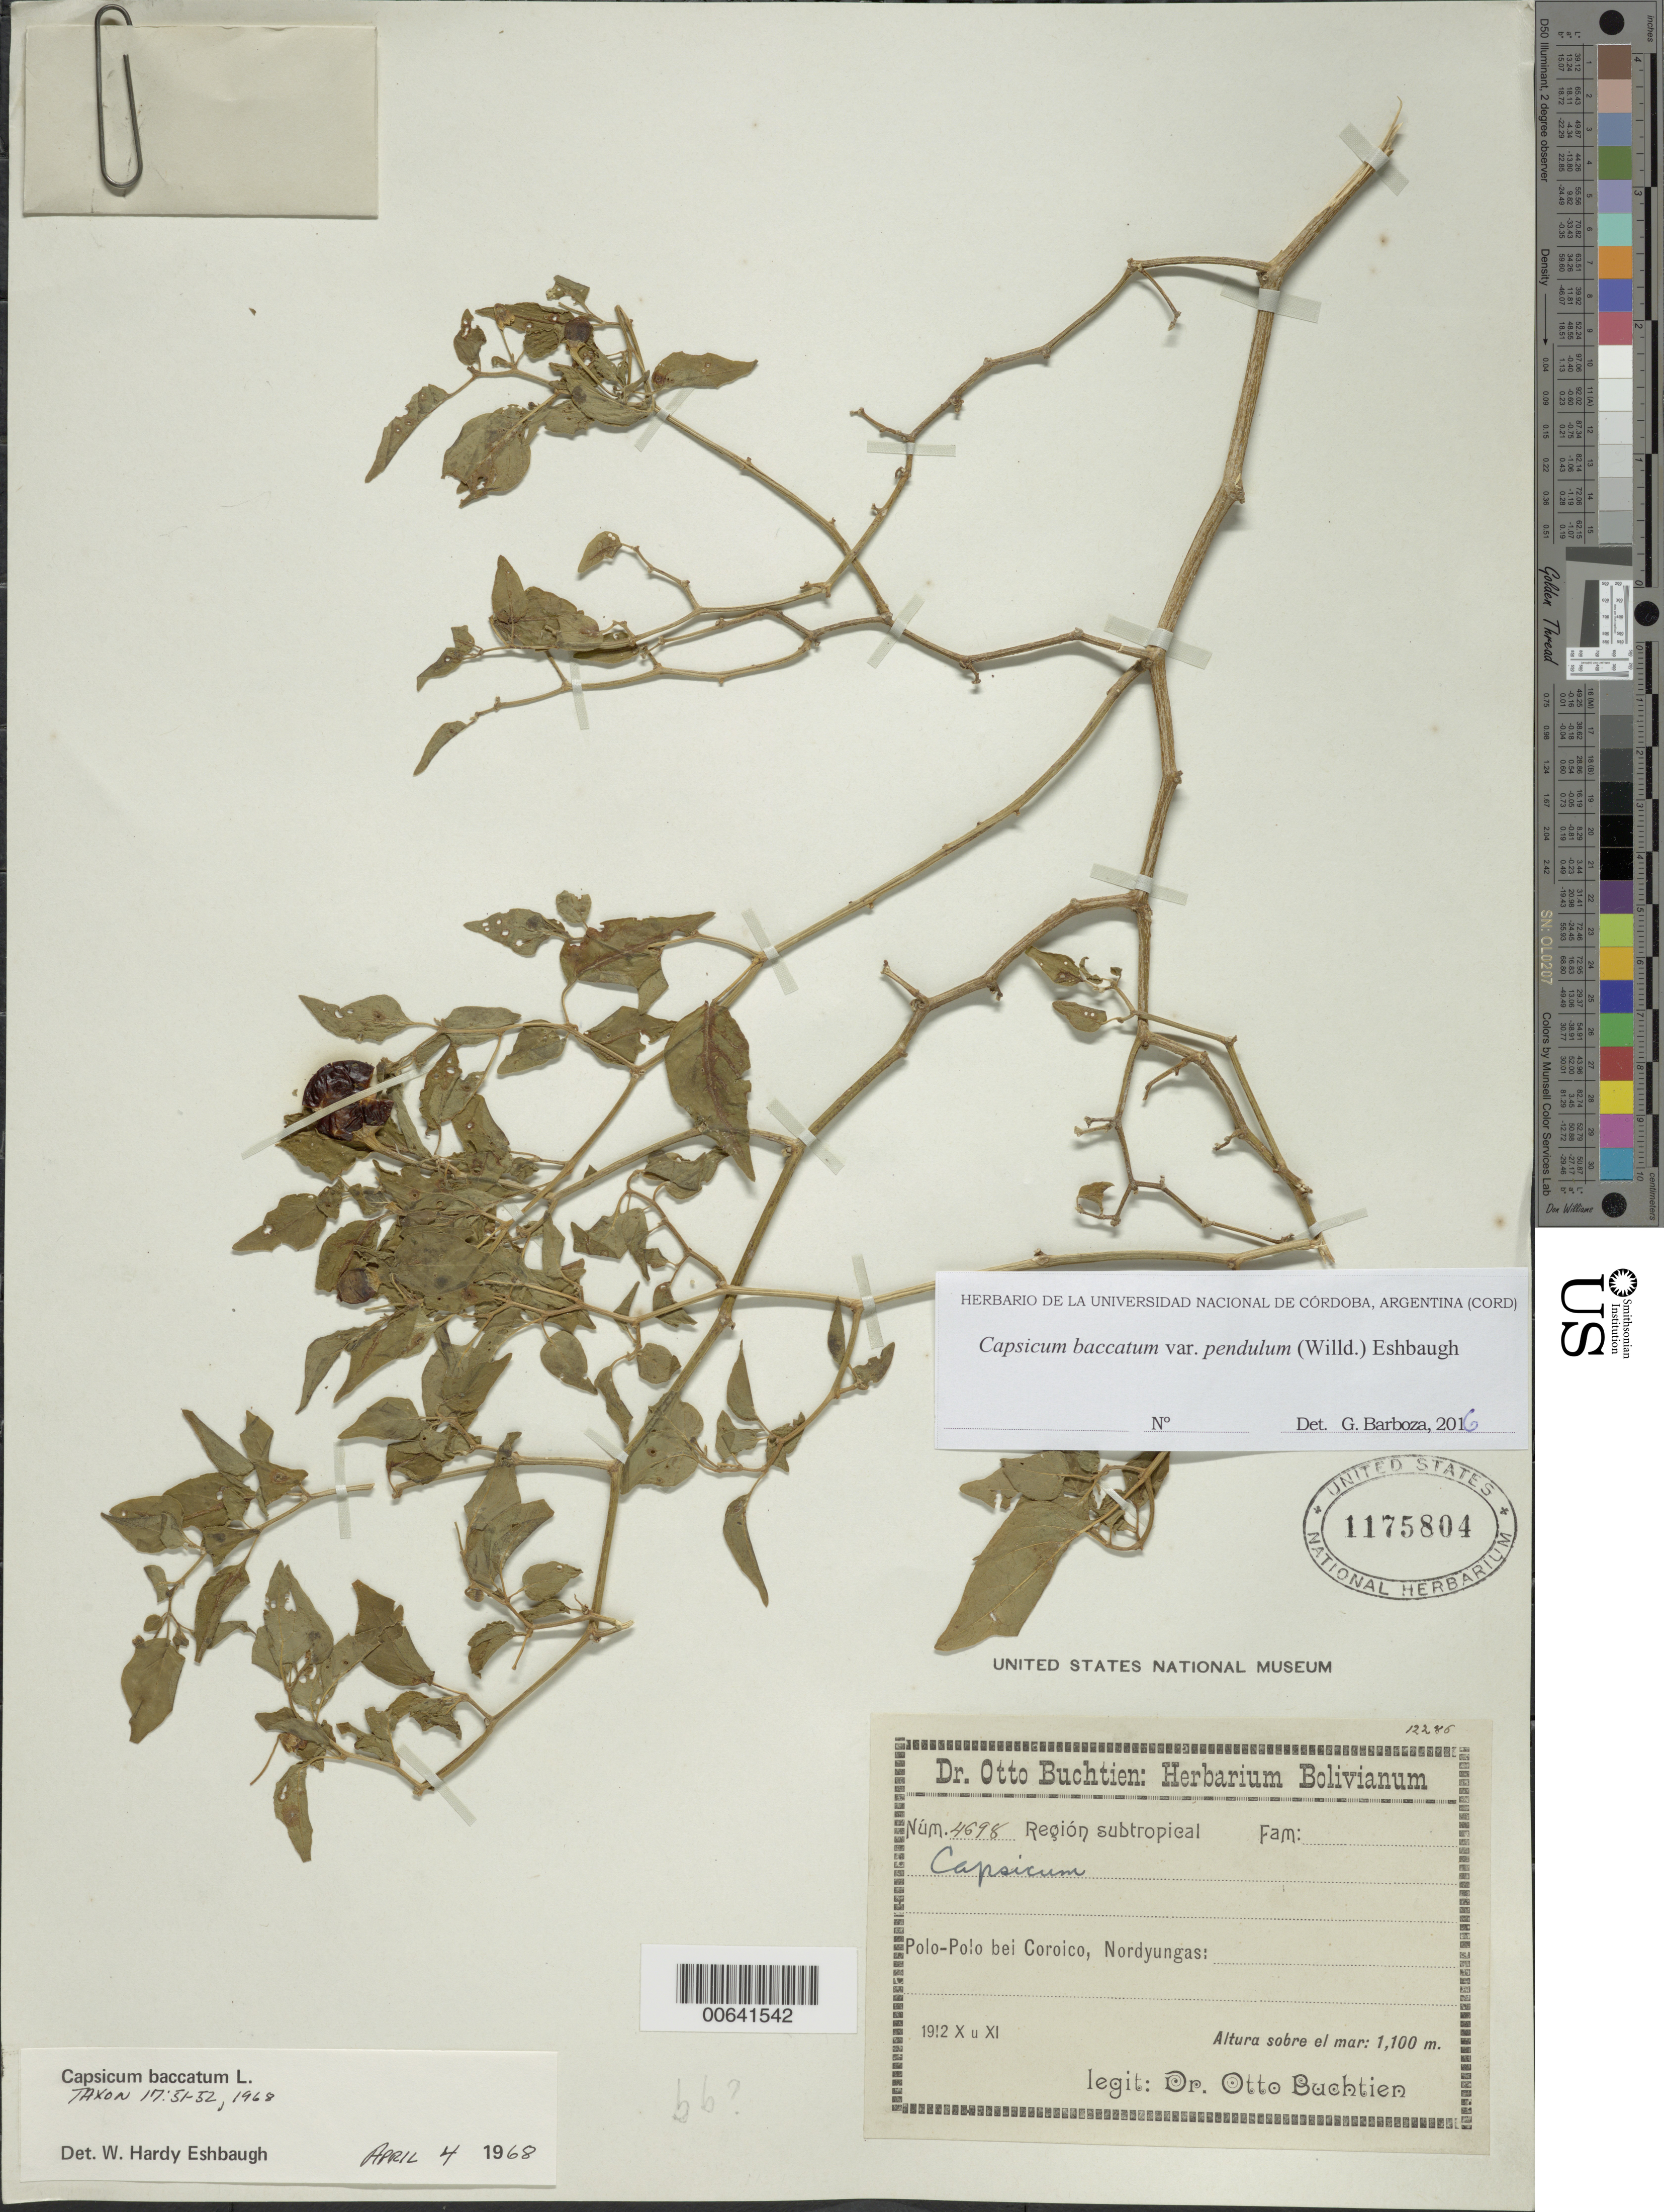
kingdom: Plantae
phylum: Tracheophyta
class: Magnoliopsida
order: Solanales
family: Solanaceae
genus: Capsicum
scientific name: Capsicum baccatum var. pendulum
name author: L.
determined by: Eshbaugh, W. H.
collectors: O. Buchtien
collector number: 4698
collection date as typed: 10 Nov 1912 or 11 Oct 1912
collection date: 1912-10-11 or 1912-11-10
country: Bolivia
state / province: La Paz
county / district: Nor Yungas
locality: NordYungas. Polo - Polo bei Coroico.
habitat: Región tropical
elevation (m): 1100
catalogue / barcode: US 1175804